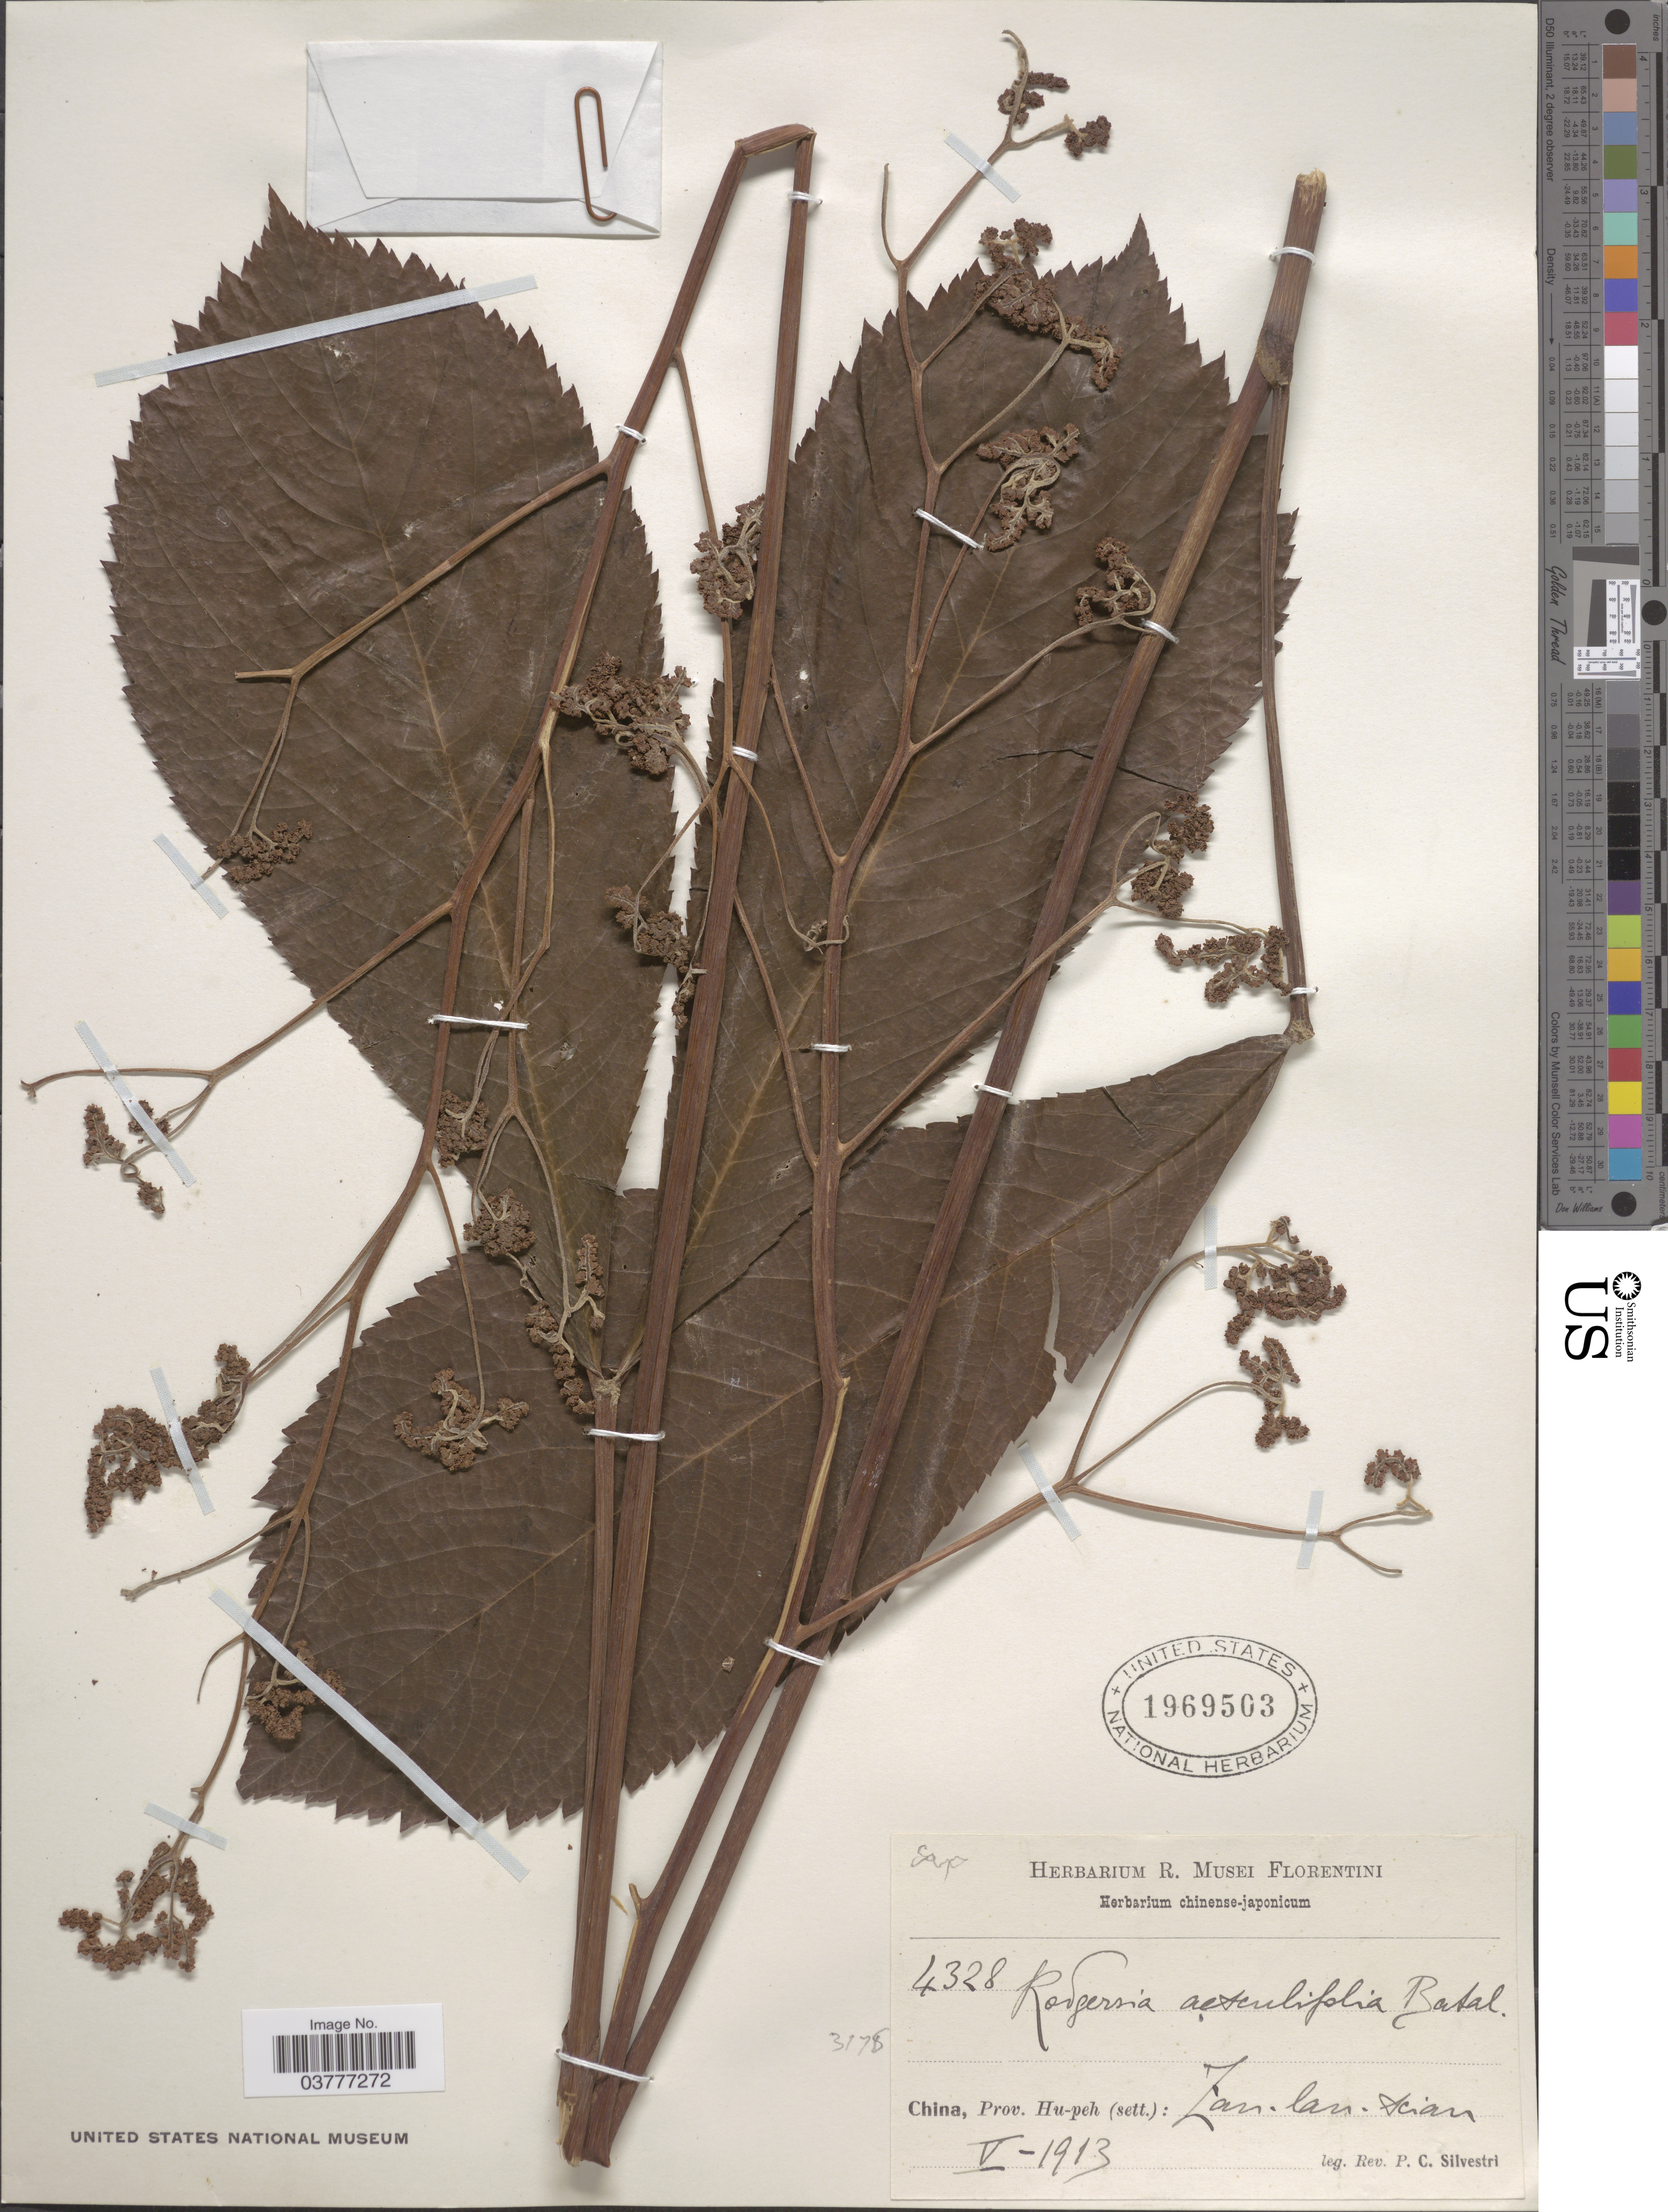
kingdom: Plantae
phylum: Tracheophyta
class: Magnoliopsida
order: Saxifragales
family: Saxifragaceae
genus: Rodgersia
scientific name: Rodgersia aesculifolia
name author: Batalin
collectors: P. Silvestri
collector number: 4328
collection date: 1913-05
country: China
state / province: Hubei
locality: Prov. Hu-peh (sett.): Zan-lan-Acian.*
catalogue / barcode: US 1969503